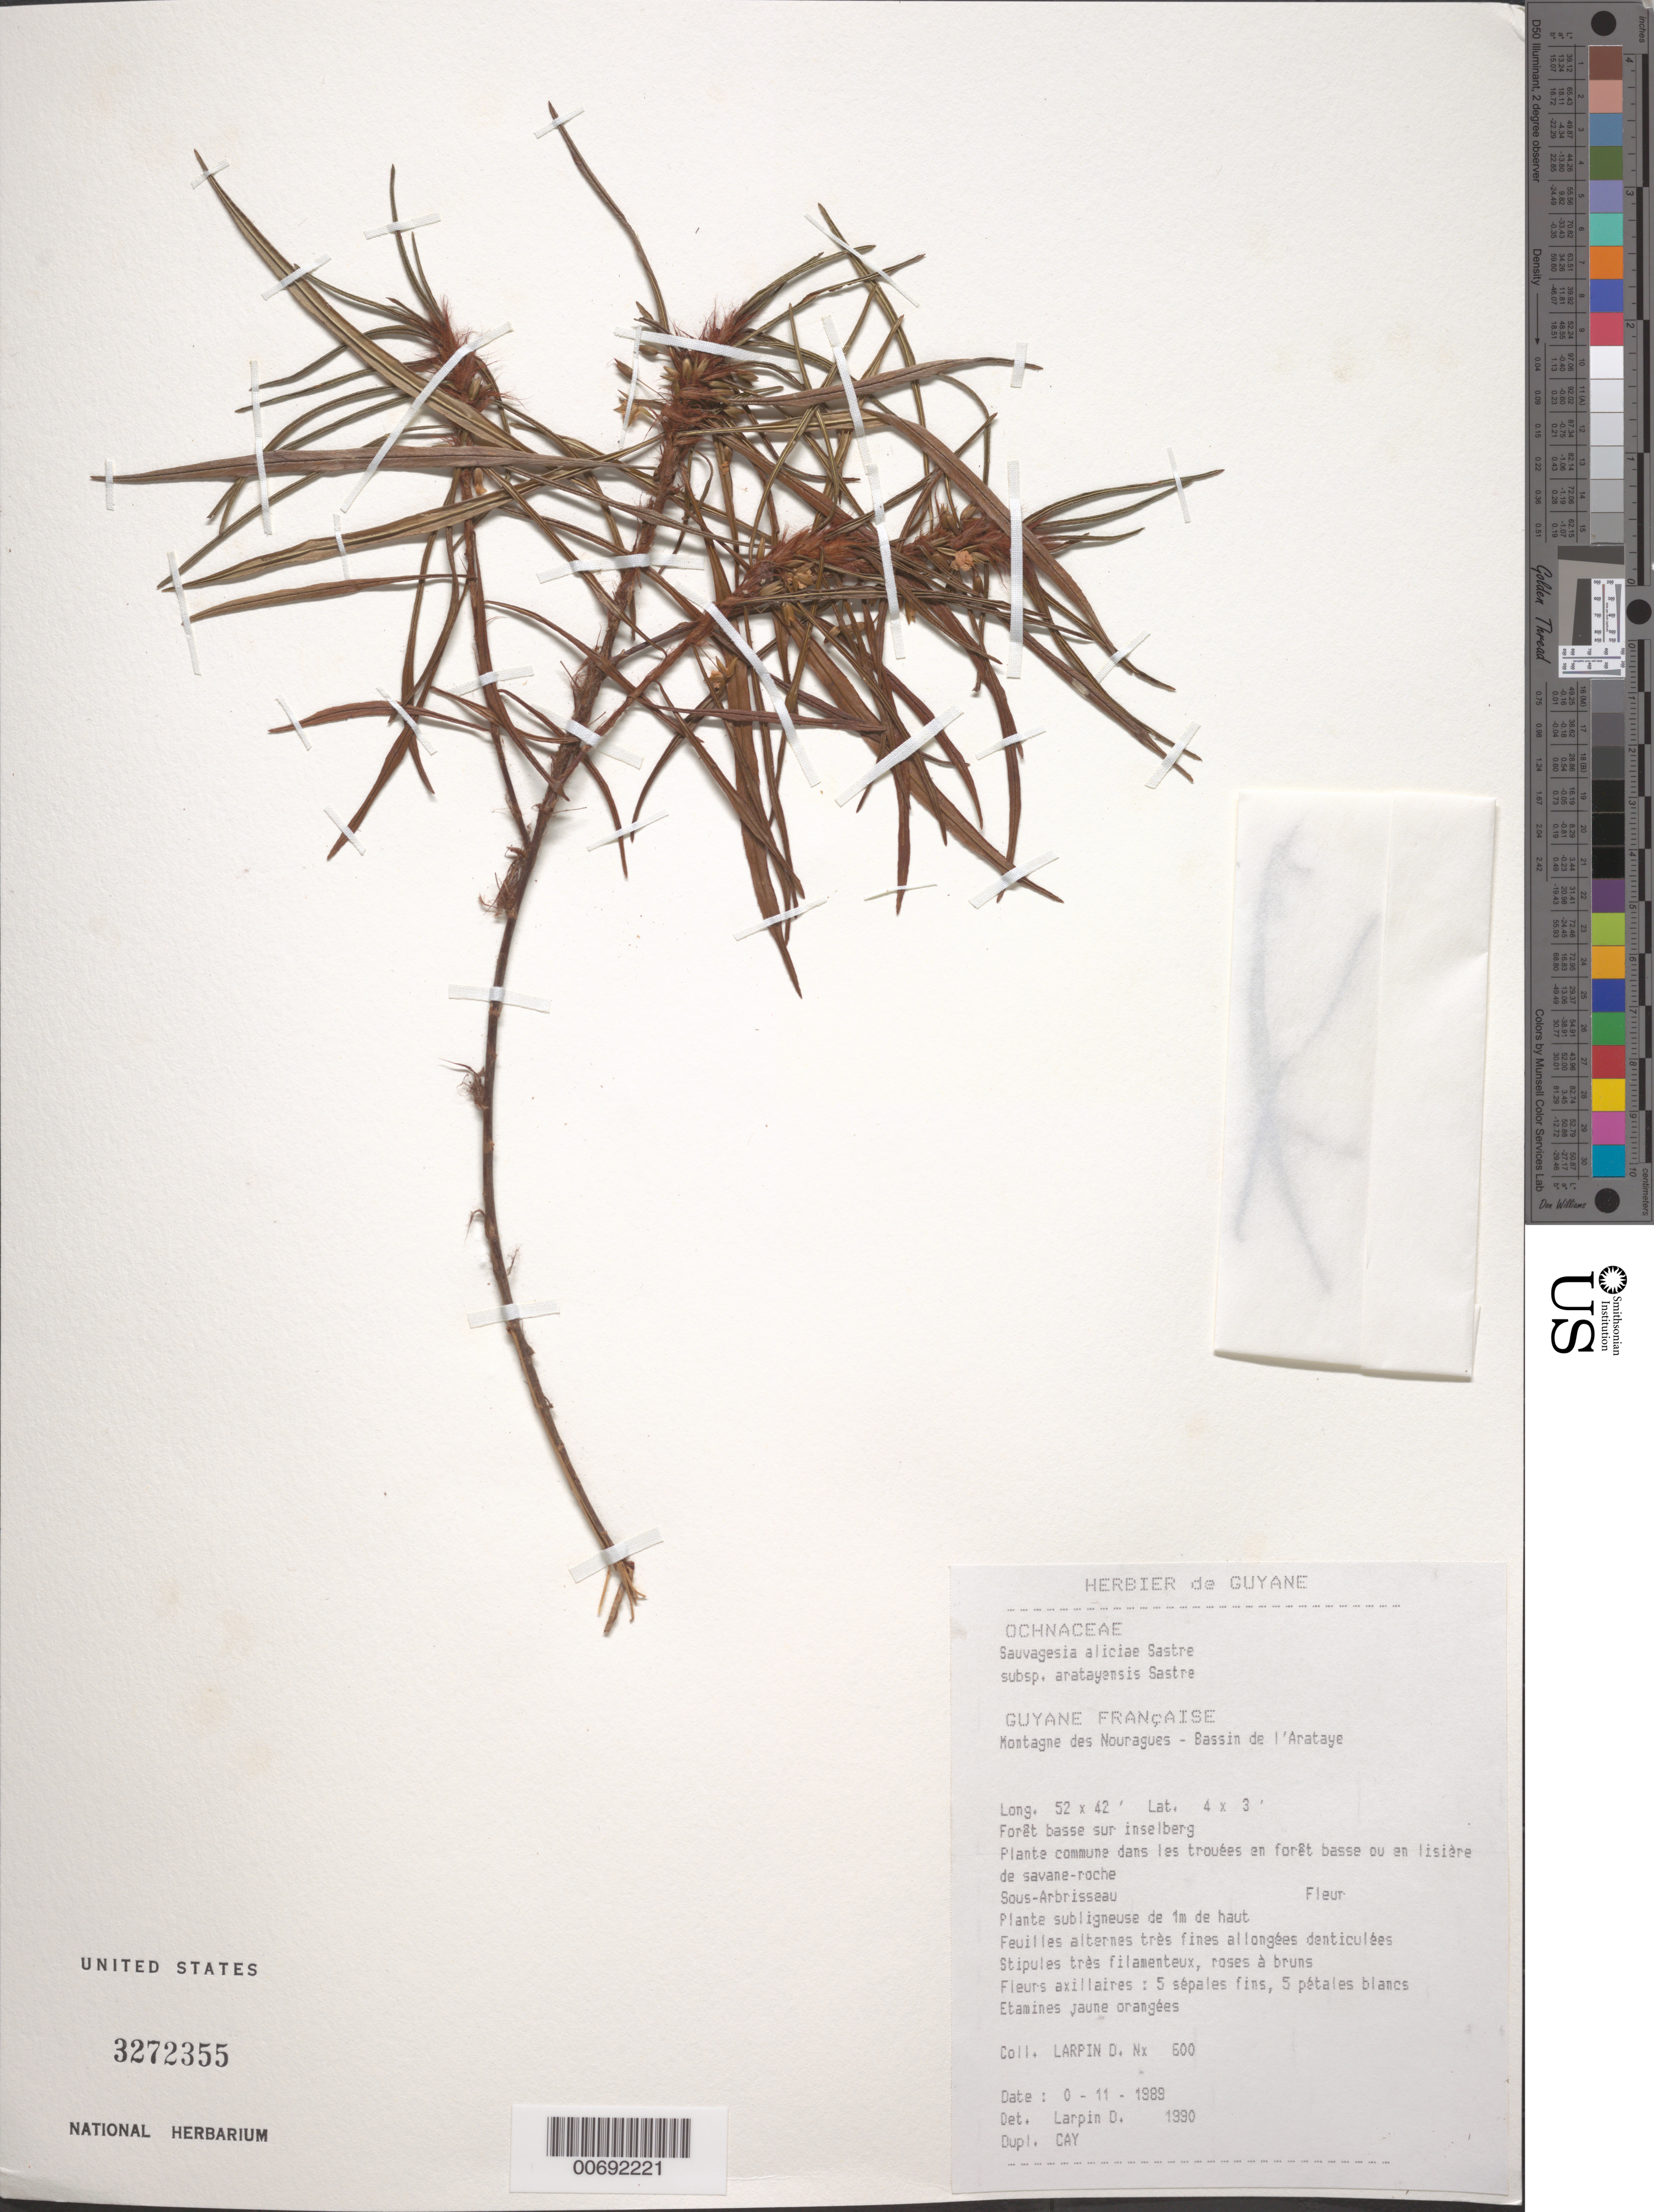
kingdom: Plantae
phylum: Tracheophyta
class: Magnoliopsida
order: Malpighiales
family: Ochnaceae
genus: Sauvagesia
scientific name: Sauvagesia aliciae subsp. aratayensis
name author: Sastre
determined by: Larpin, D.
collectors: D. Larpin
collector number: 600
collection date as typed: Nov-89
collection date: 1989-11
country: French Guiana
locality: Station des Nouragues, Bassin de l'Approuague, Arataye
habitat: Low altitude forest on inselberg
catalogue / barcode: US 3272355